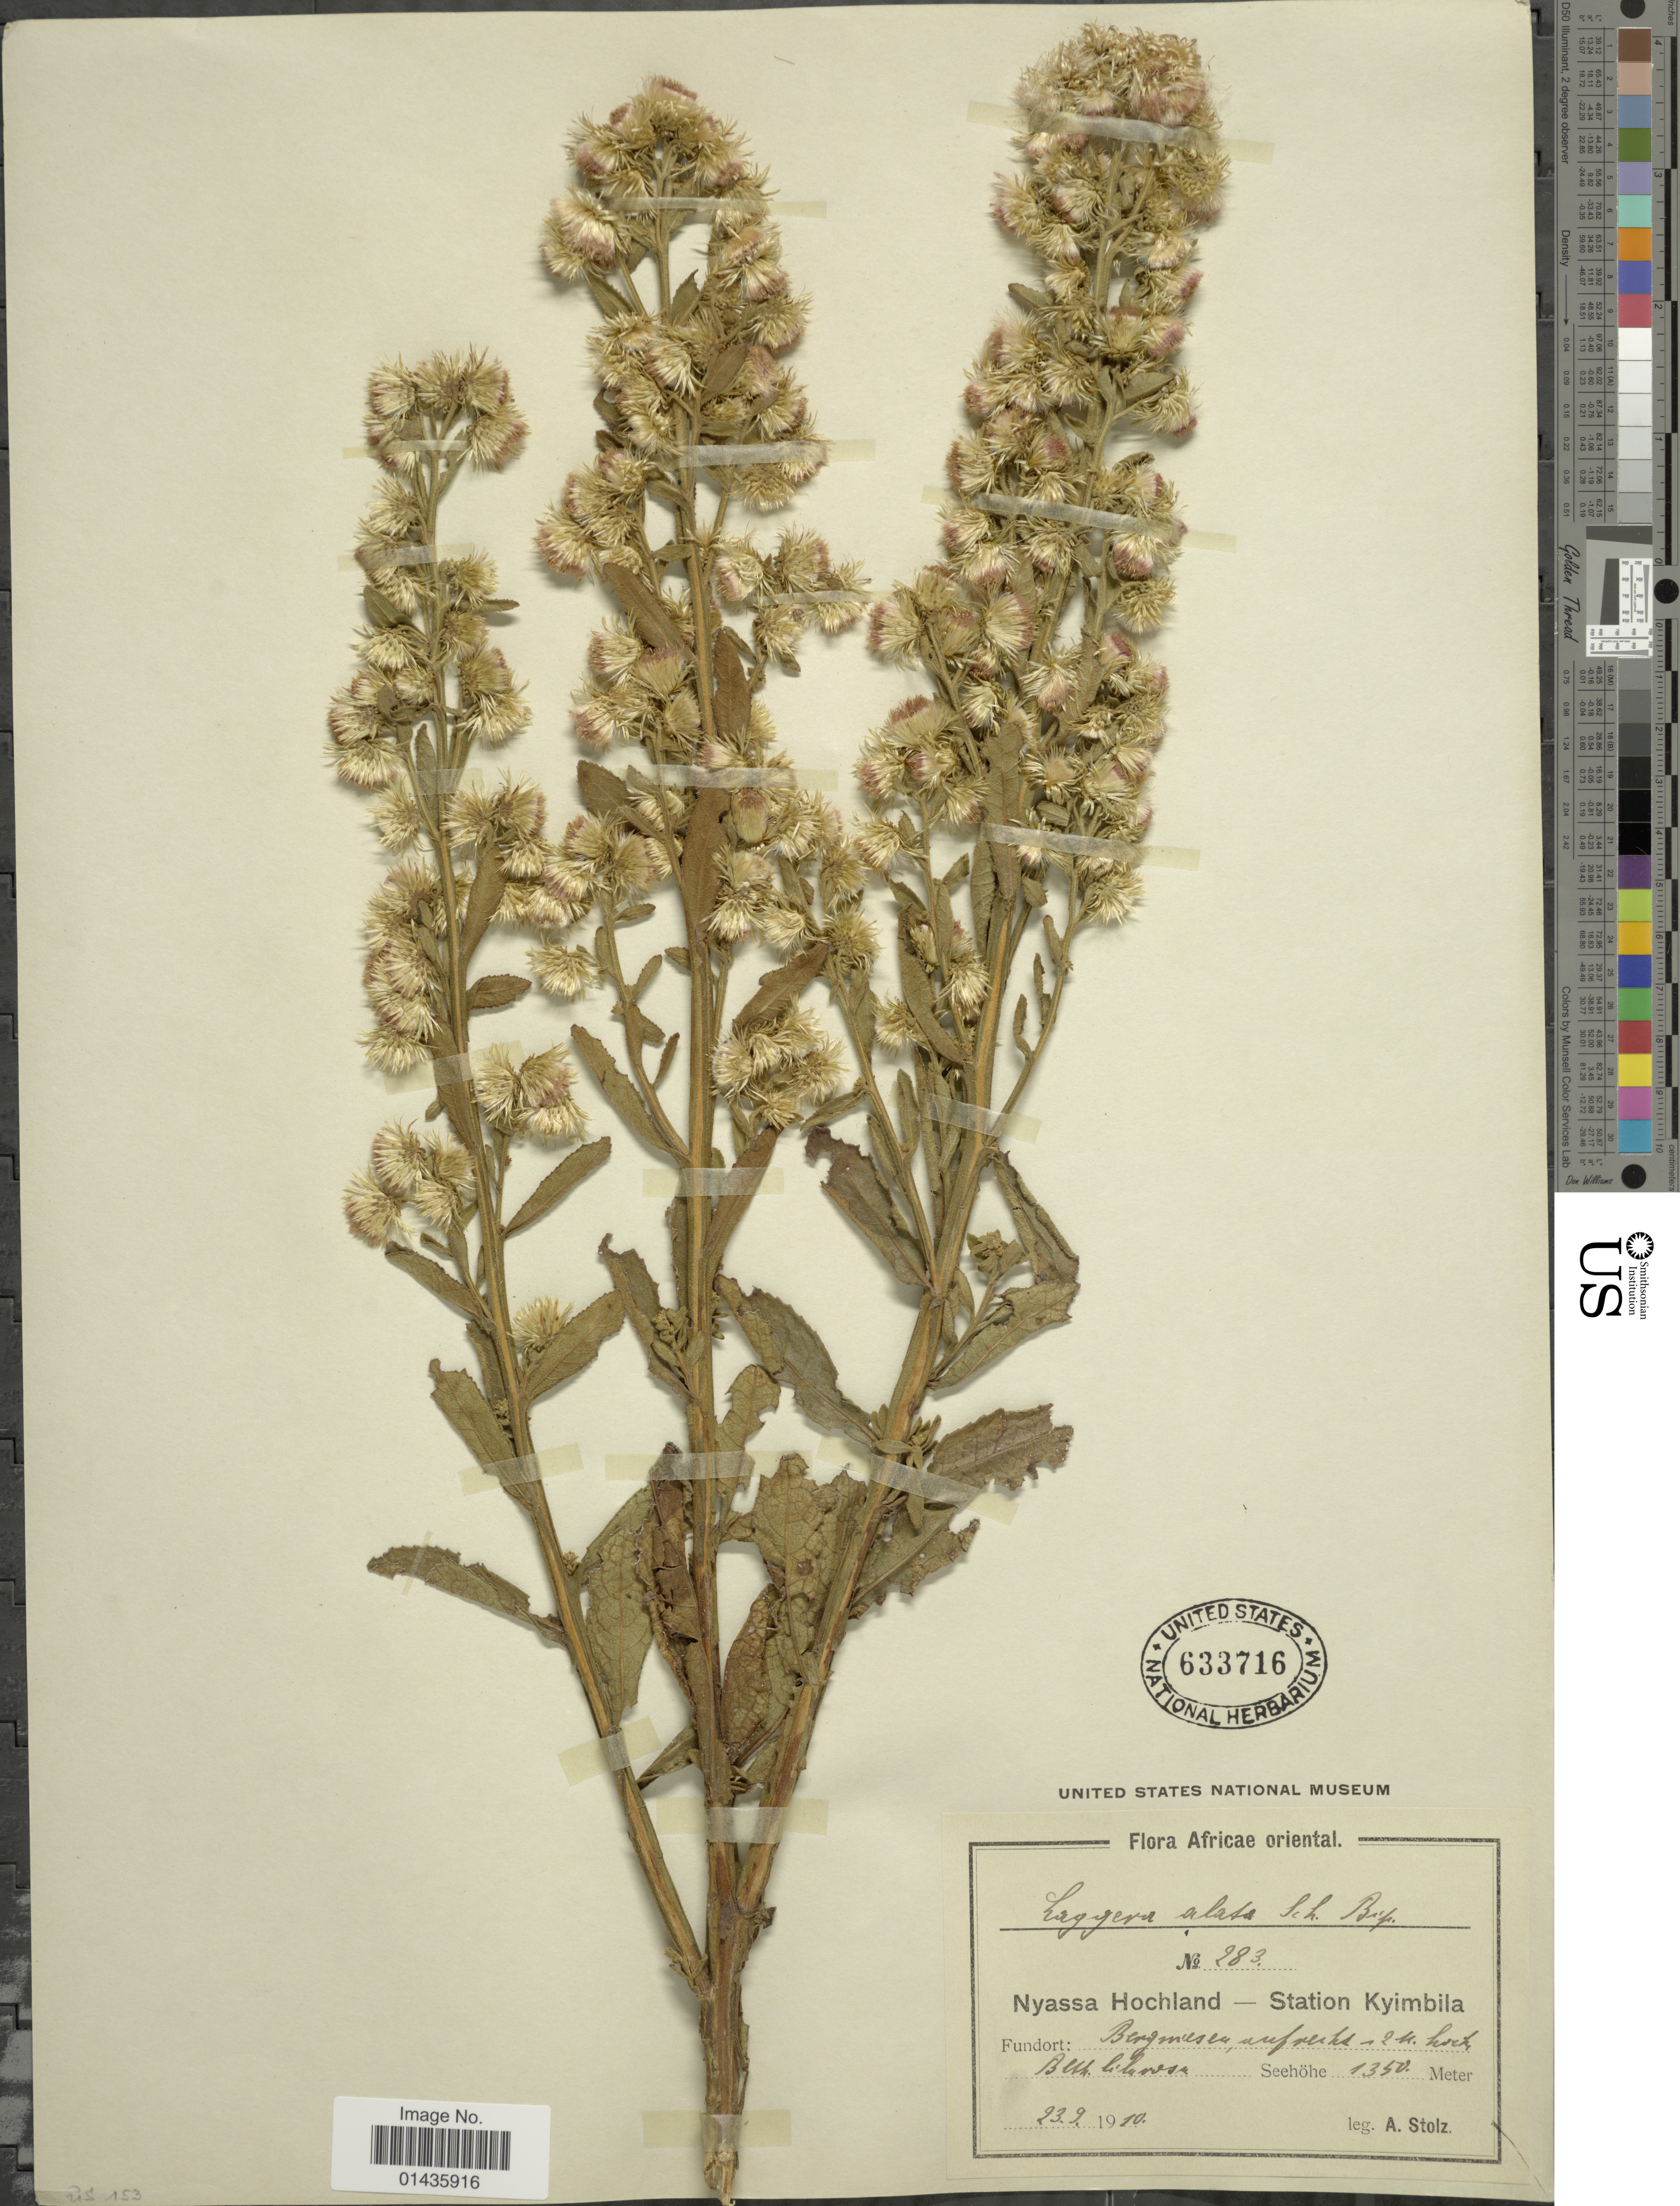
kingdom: Plantae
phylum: Tracheophyta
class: Magnoliopsida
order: Asterales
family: Asteraceae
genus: Laggera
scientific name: Laggera alata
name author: Sch. Bip.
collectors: A. Stolz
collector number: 283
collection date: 1910-09-23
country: Mozambique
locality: Africa, Nyassa Hochland, Station Kyimbila, Bergmeser [interpreted]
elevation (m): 1350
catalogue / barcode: US 633716